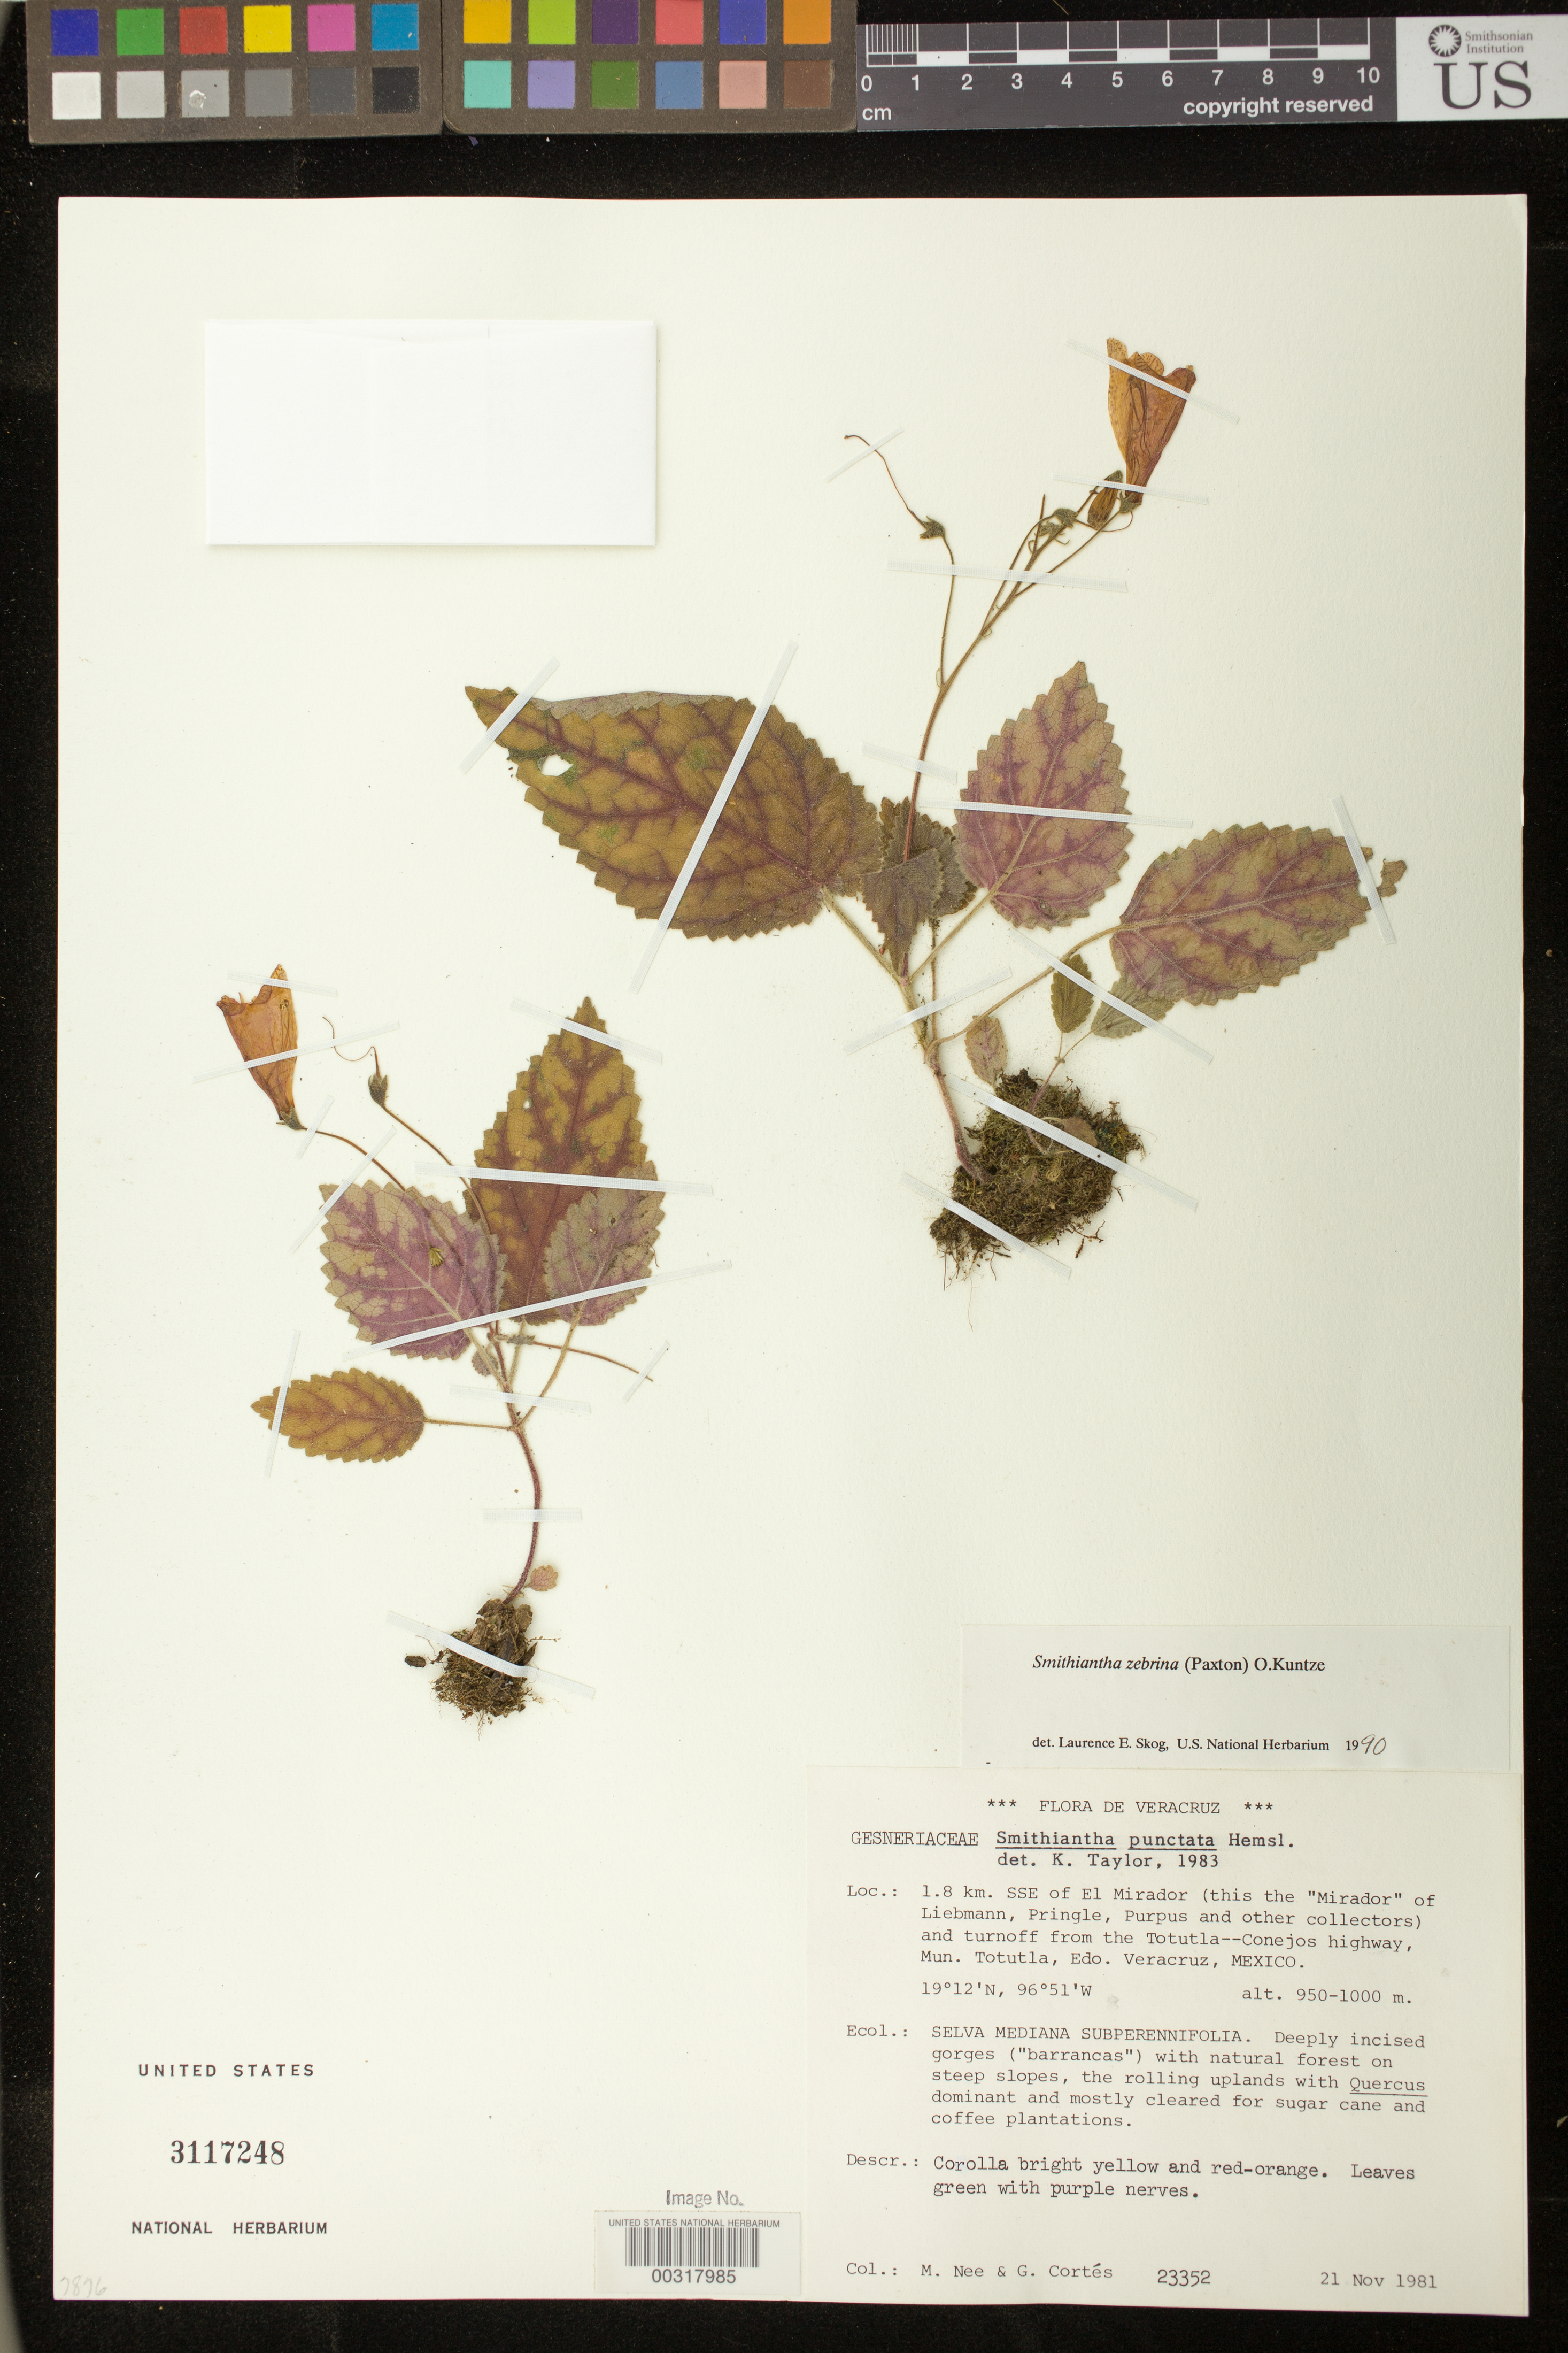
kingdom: Plantae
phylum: Tracheophyta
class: Magnoliopsida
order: Lamiales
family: Gesneriaceae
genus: Smithiantha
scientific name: Smithiantha zebrina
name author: (Paxton) Kuntze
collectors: M. Nee & G. Cortes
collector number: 23352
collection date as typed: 21 Nov 1981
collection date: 1981-11-21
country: Mexico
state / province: Veracruz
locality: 1.8 km SSE of El Mirador and turnoff from the Totutla--Conejos highway, Mun. of Totutla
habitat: selva mediana subperennifolia, deeply incised gorges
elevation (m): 950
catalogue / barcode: US 3117248